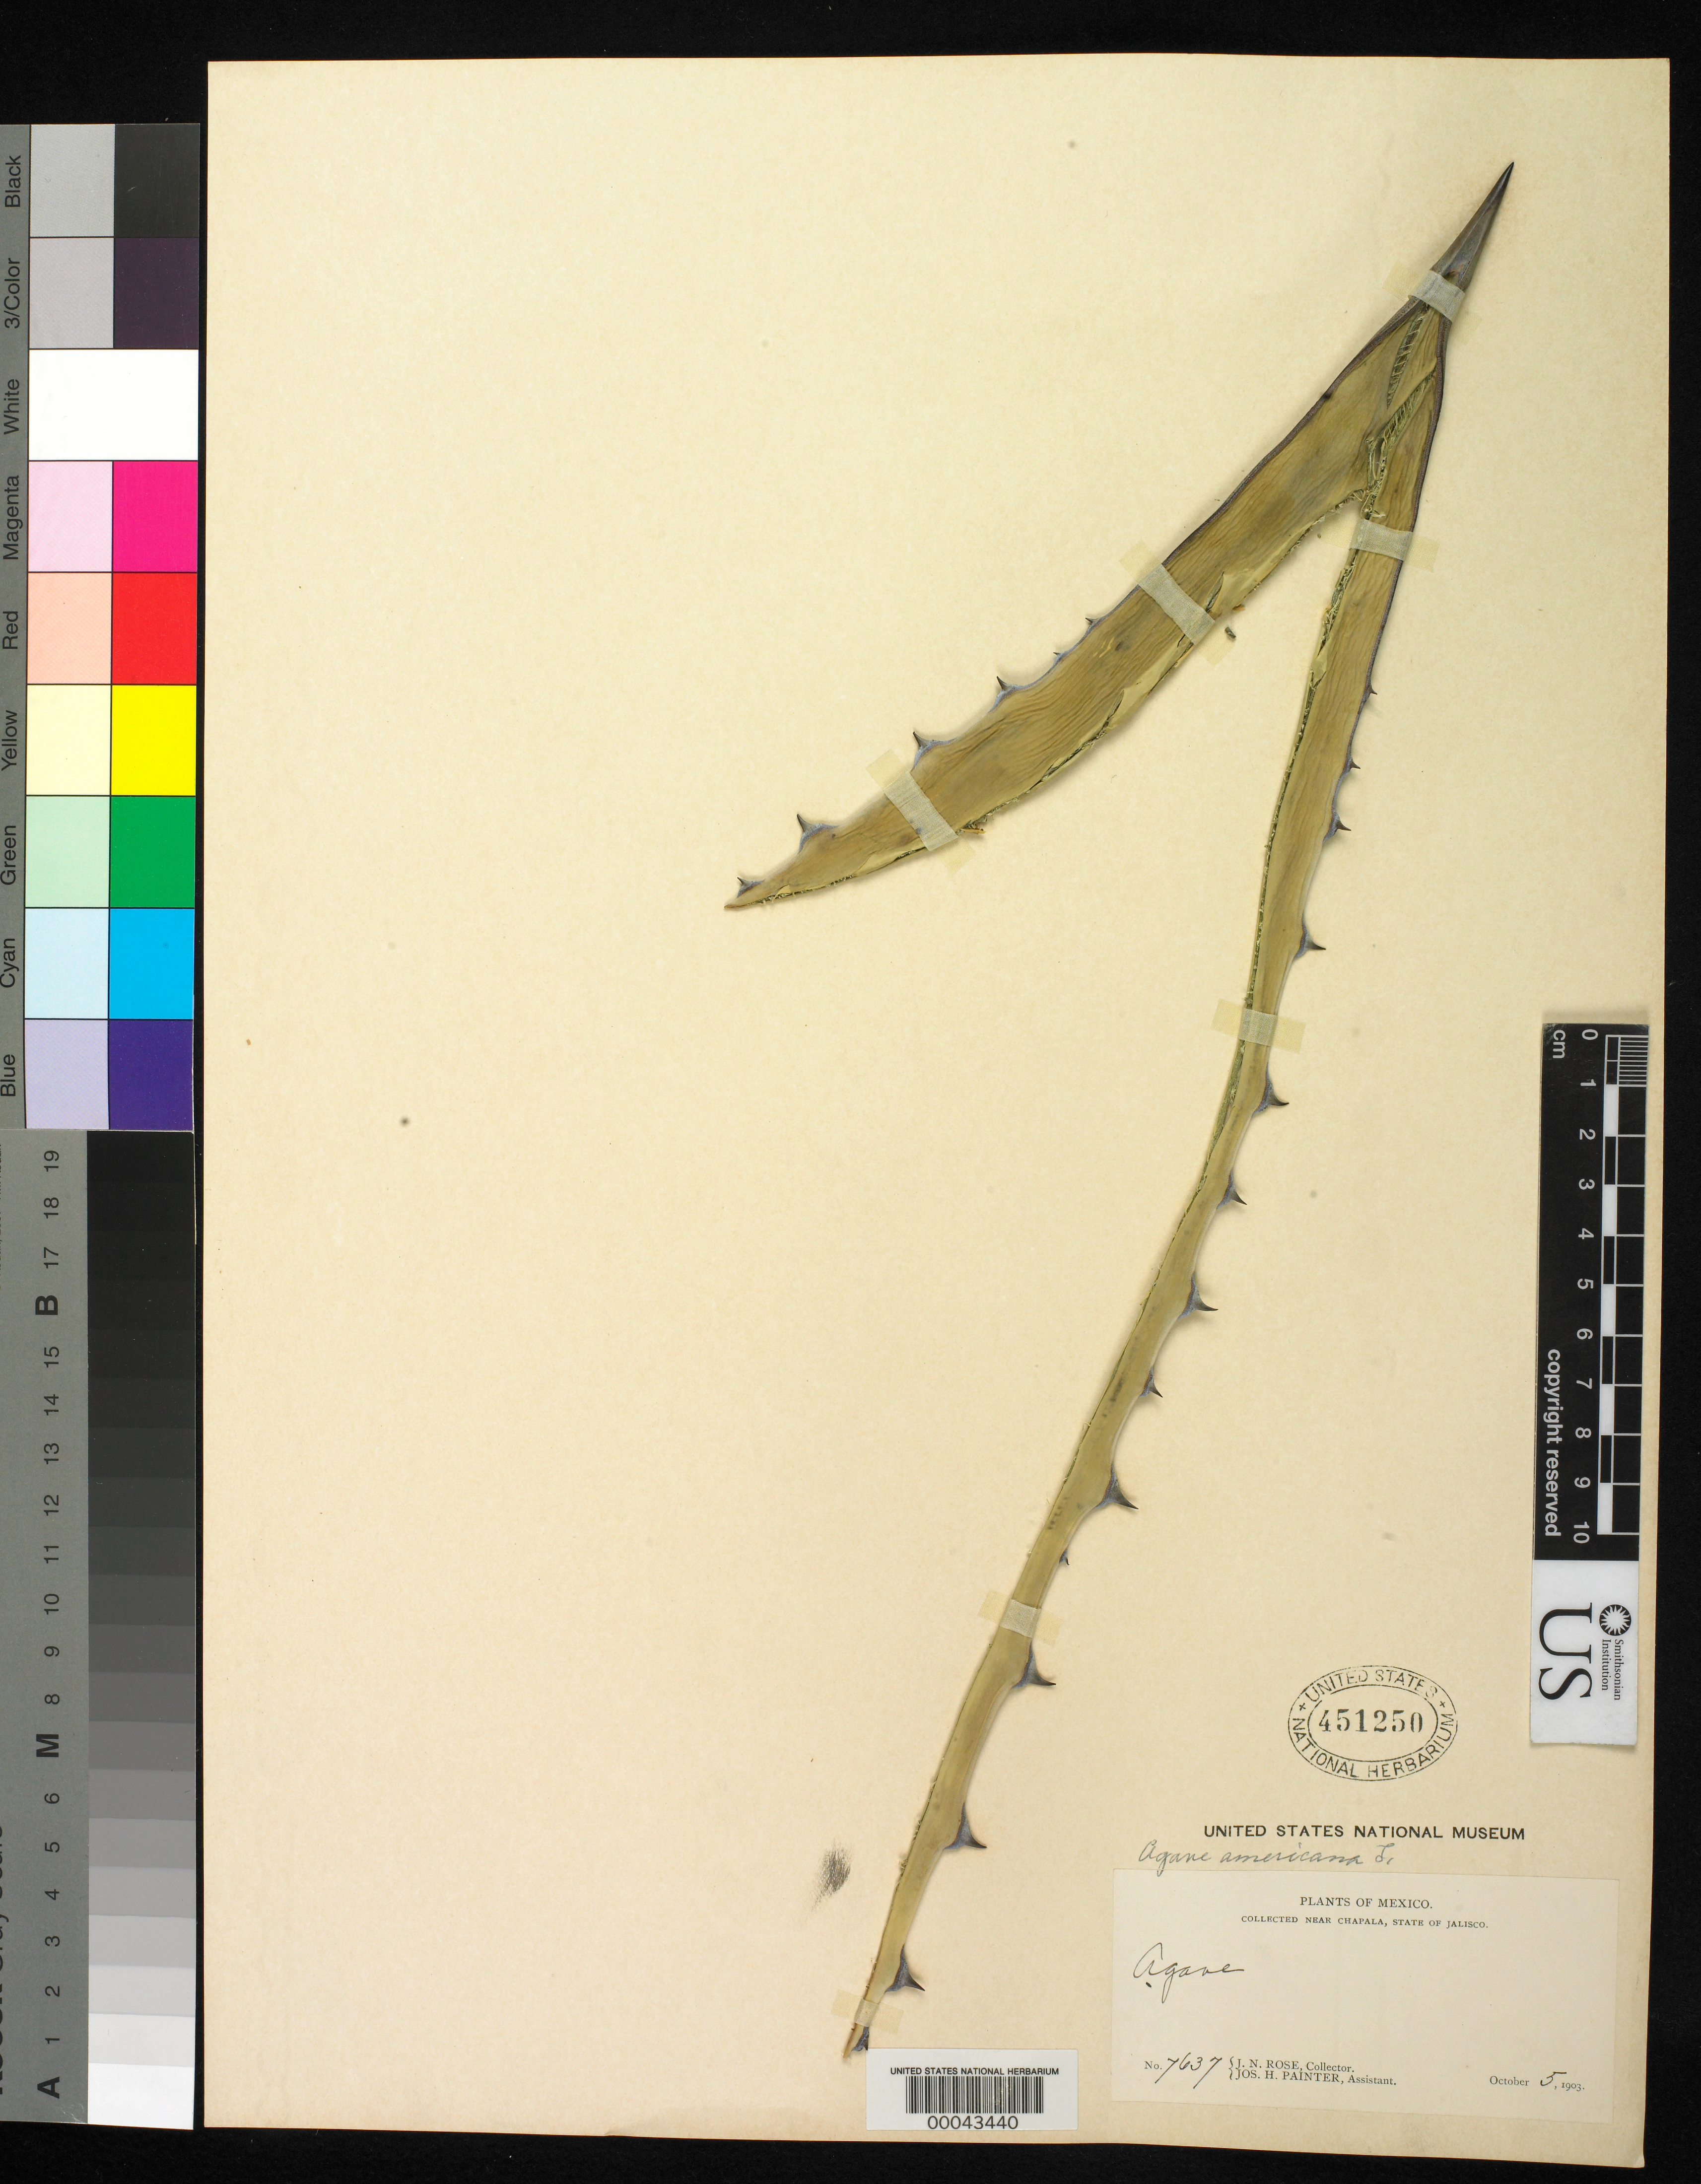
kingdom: Plantae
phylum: Tracheophyta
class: Liliopsida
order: Asparagales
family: Asparagaceae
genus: Agave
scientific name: Agave americana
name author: L.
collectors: J. N. Rose & J. H. Painter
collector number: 7637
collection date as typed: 05 Oct 1903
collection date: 1903-10-05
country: Mexico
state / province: Jalisco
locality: Near Chapala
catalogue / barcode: US 451250